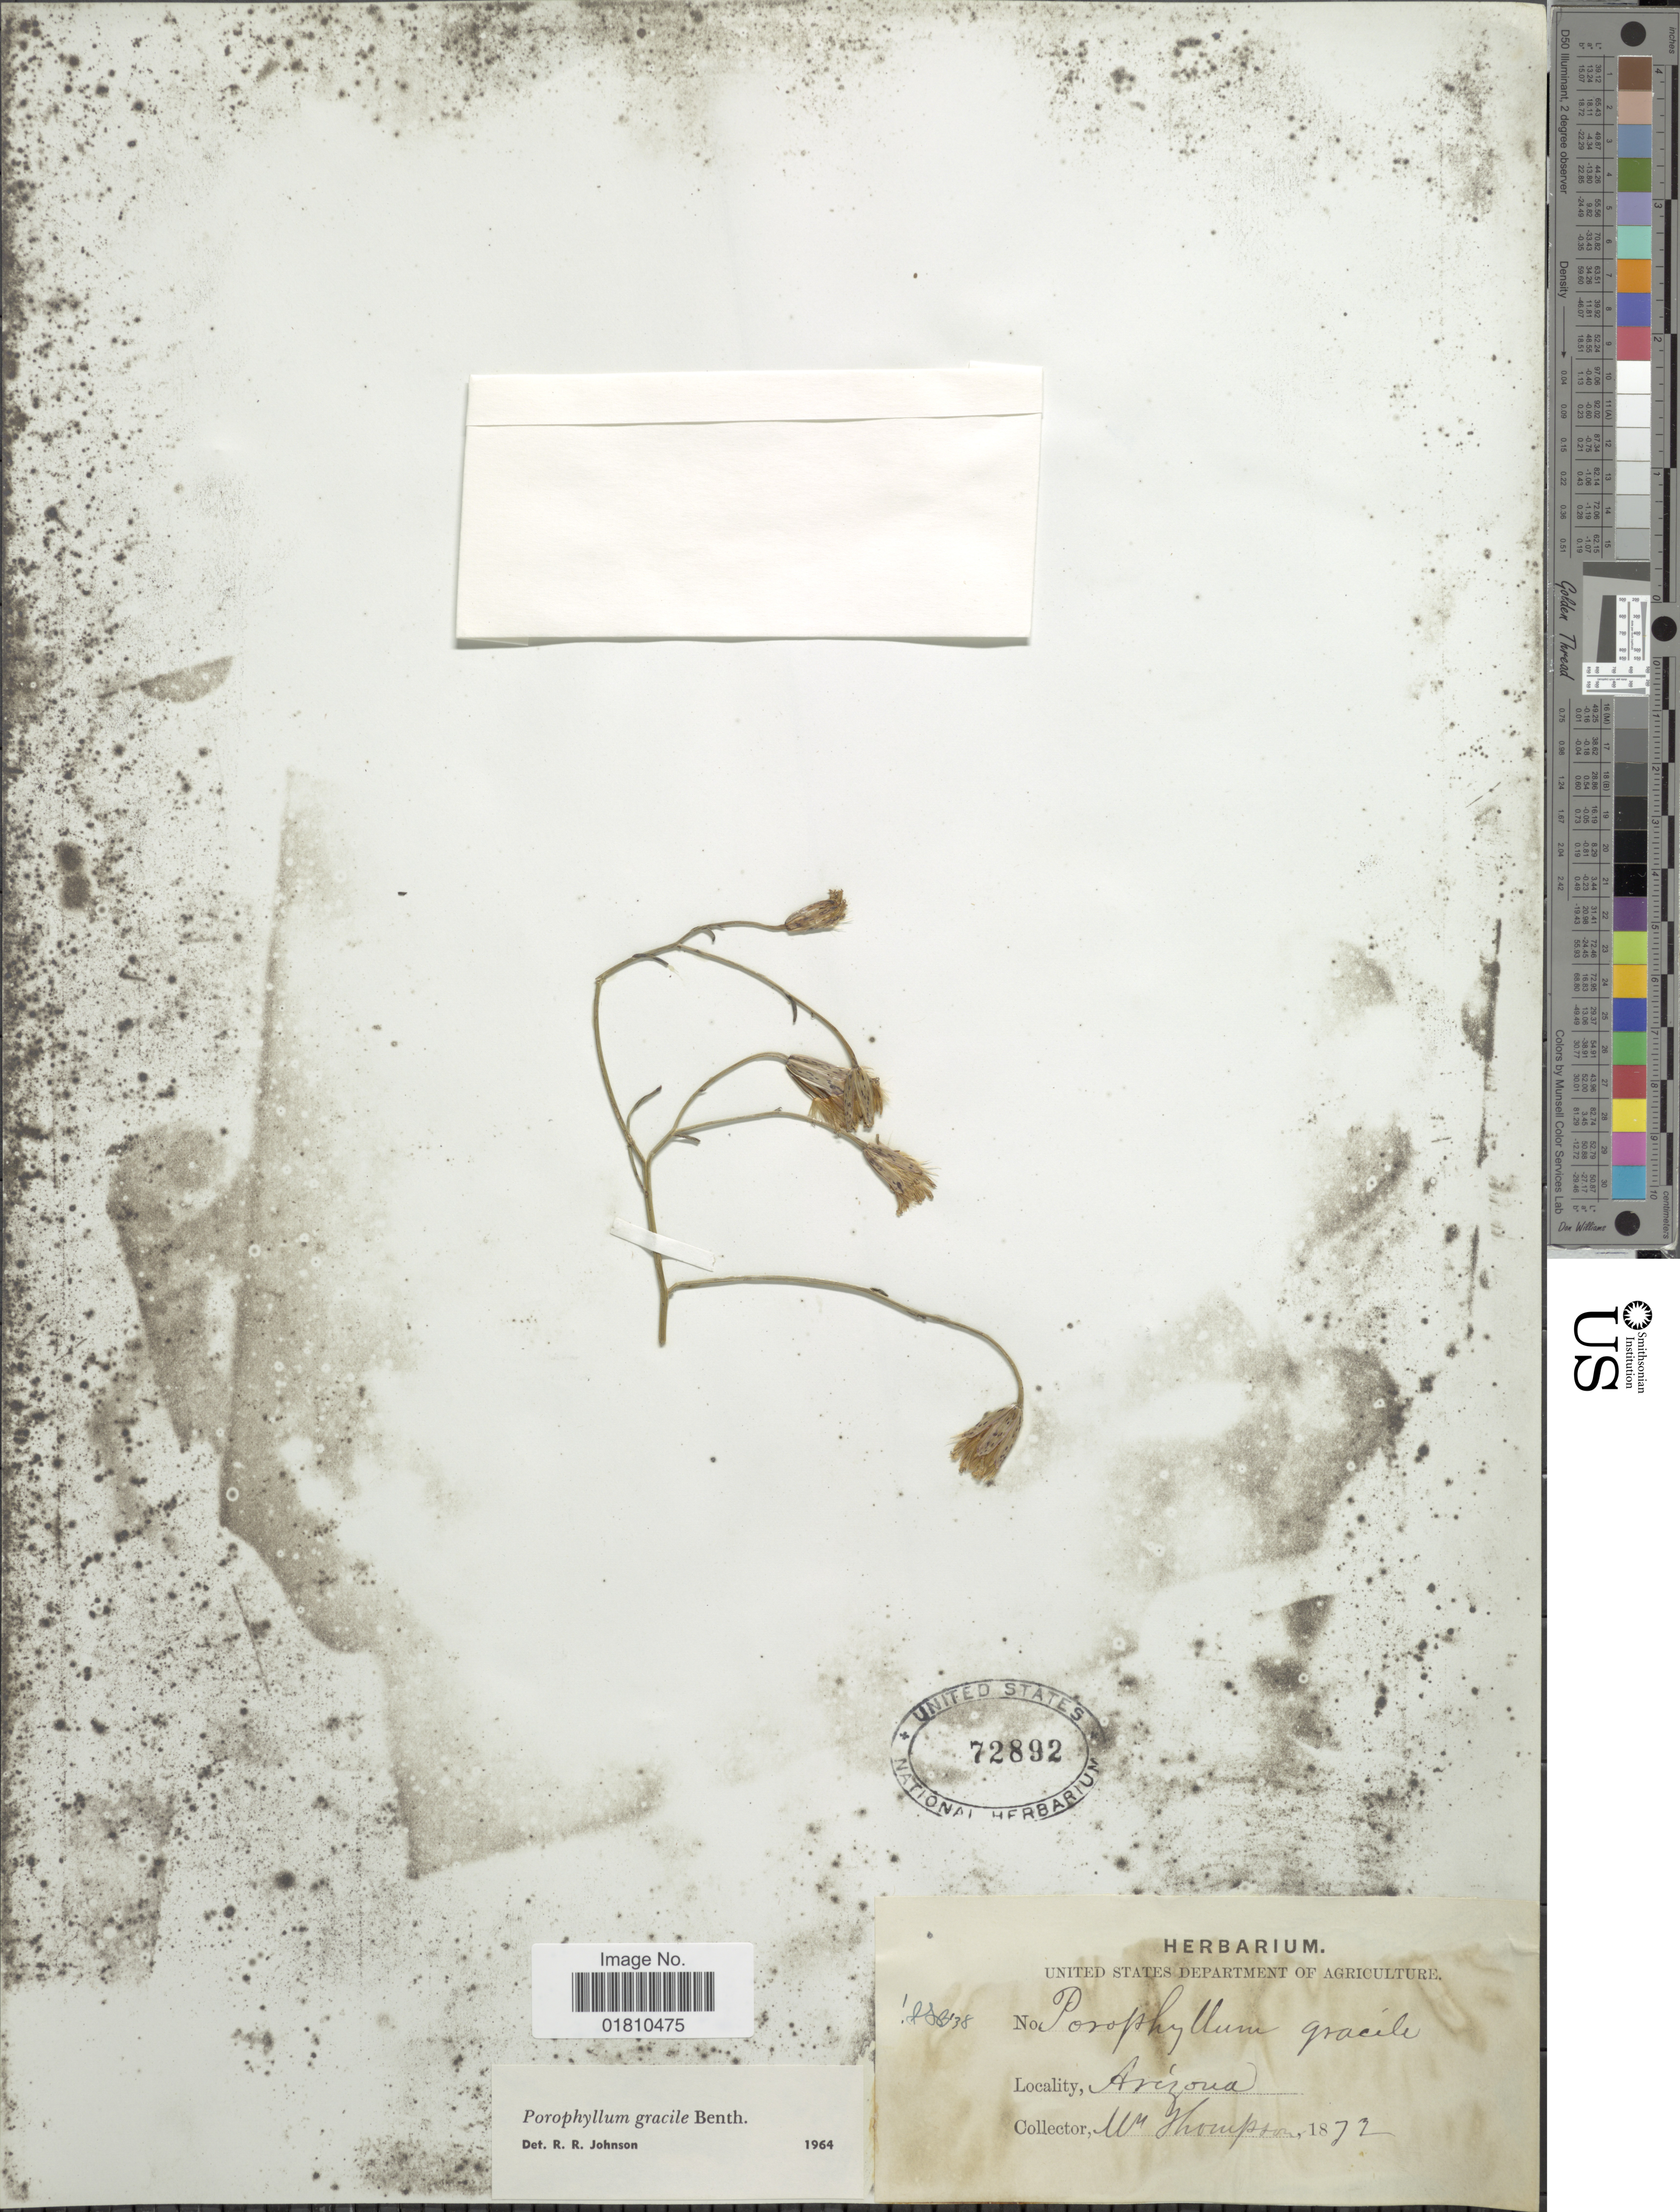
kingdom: Plantae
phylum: Tracheophyta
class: Magnoliopsida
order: Asterales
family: Asteraceae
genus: Porophyllum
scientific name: Porophyllum gracile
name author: Benth.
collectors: W. Thompson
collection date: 1872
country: United States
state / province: Arizona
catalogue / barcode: US 72892